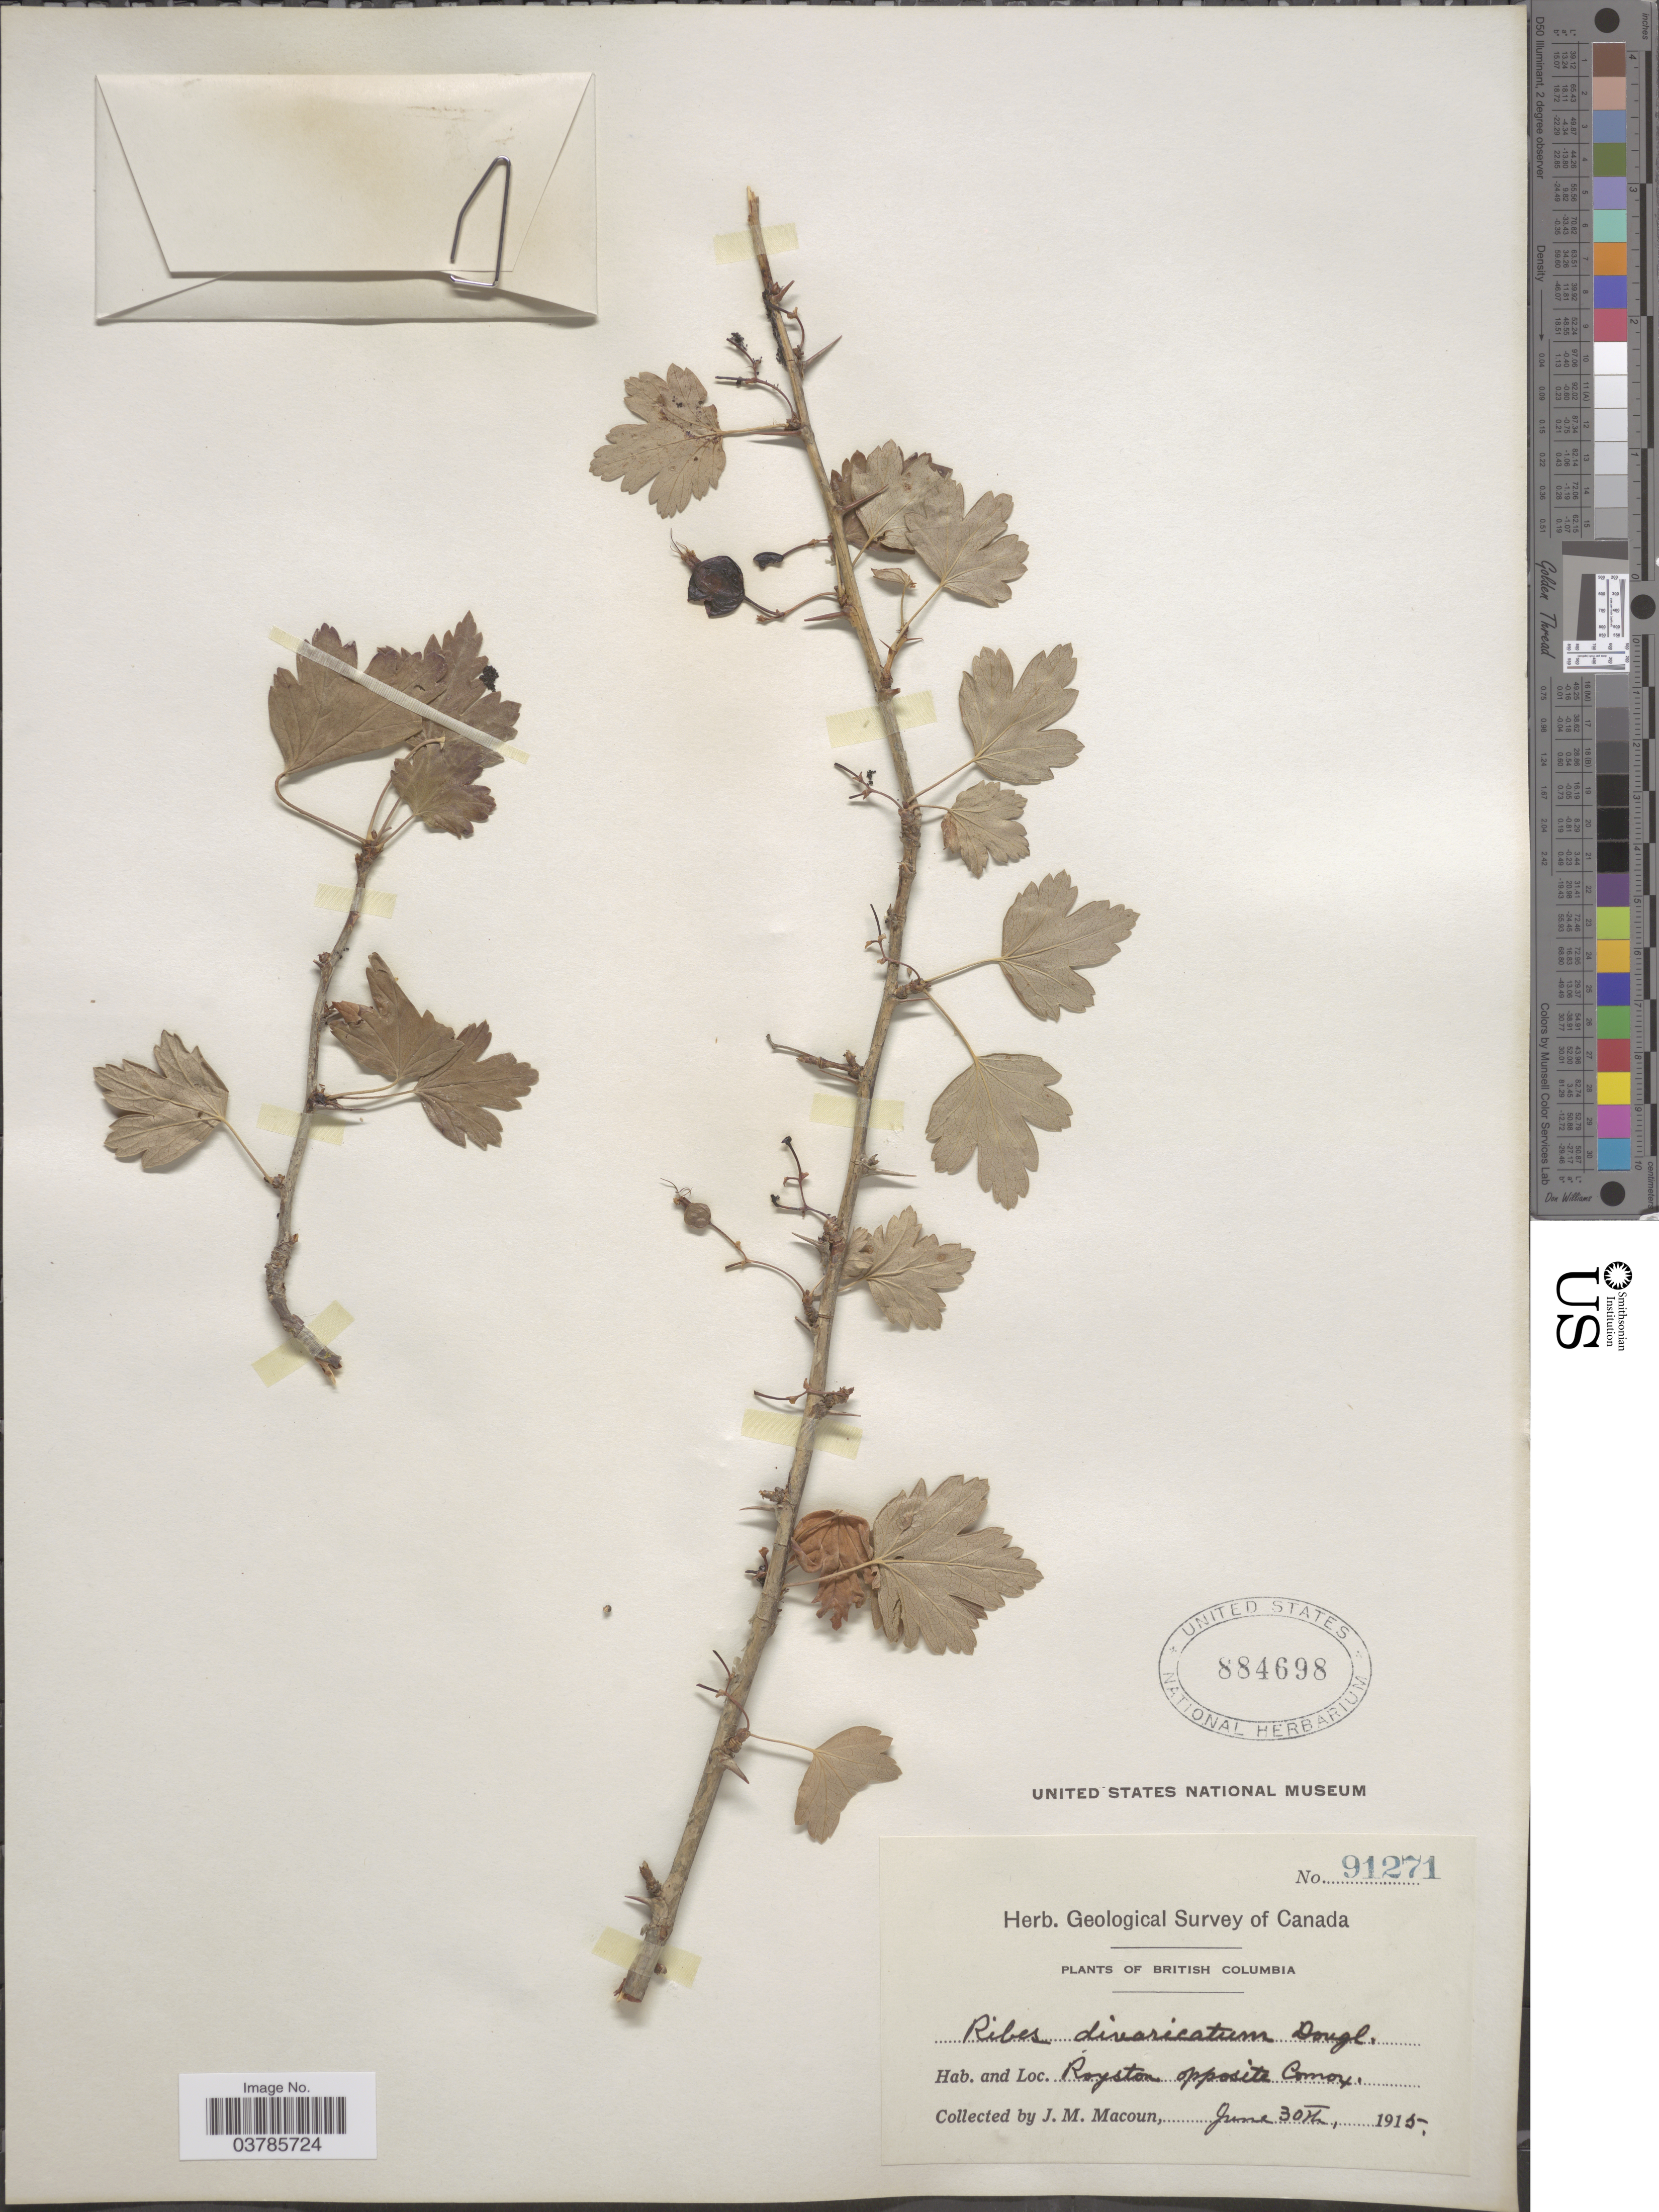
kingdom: Plantae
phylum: Tracheophyta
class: Magnoliopsida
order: Saxifragales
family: Grossulariaceae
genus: Ribes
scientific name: Ribes divaricatum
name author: Douglas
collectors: J. M. Macoun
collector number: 91271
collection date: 1915-06-30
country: Canada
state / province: British Columbia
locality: Royston opposite Comox.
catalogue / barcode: US 884698